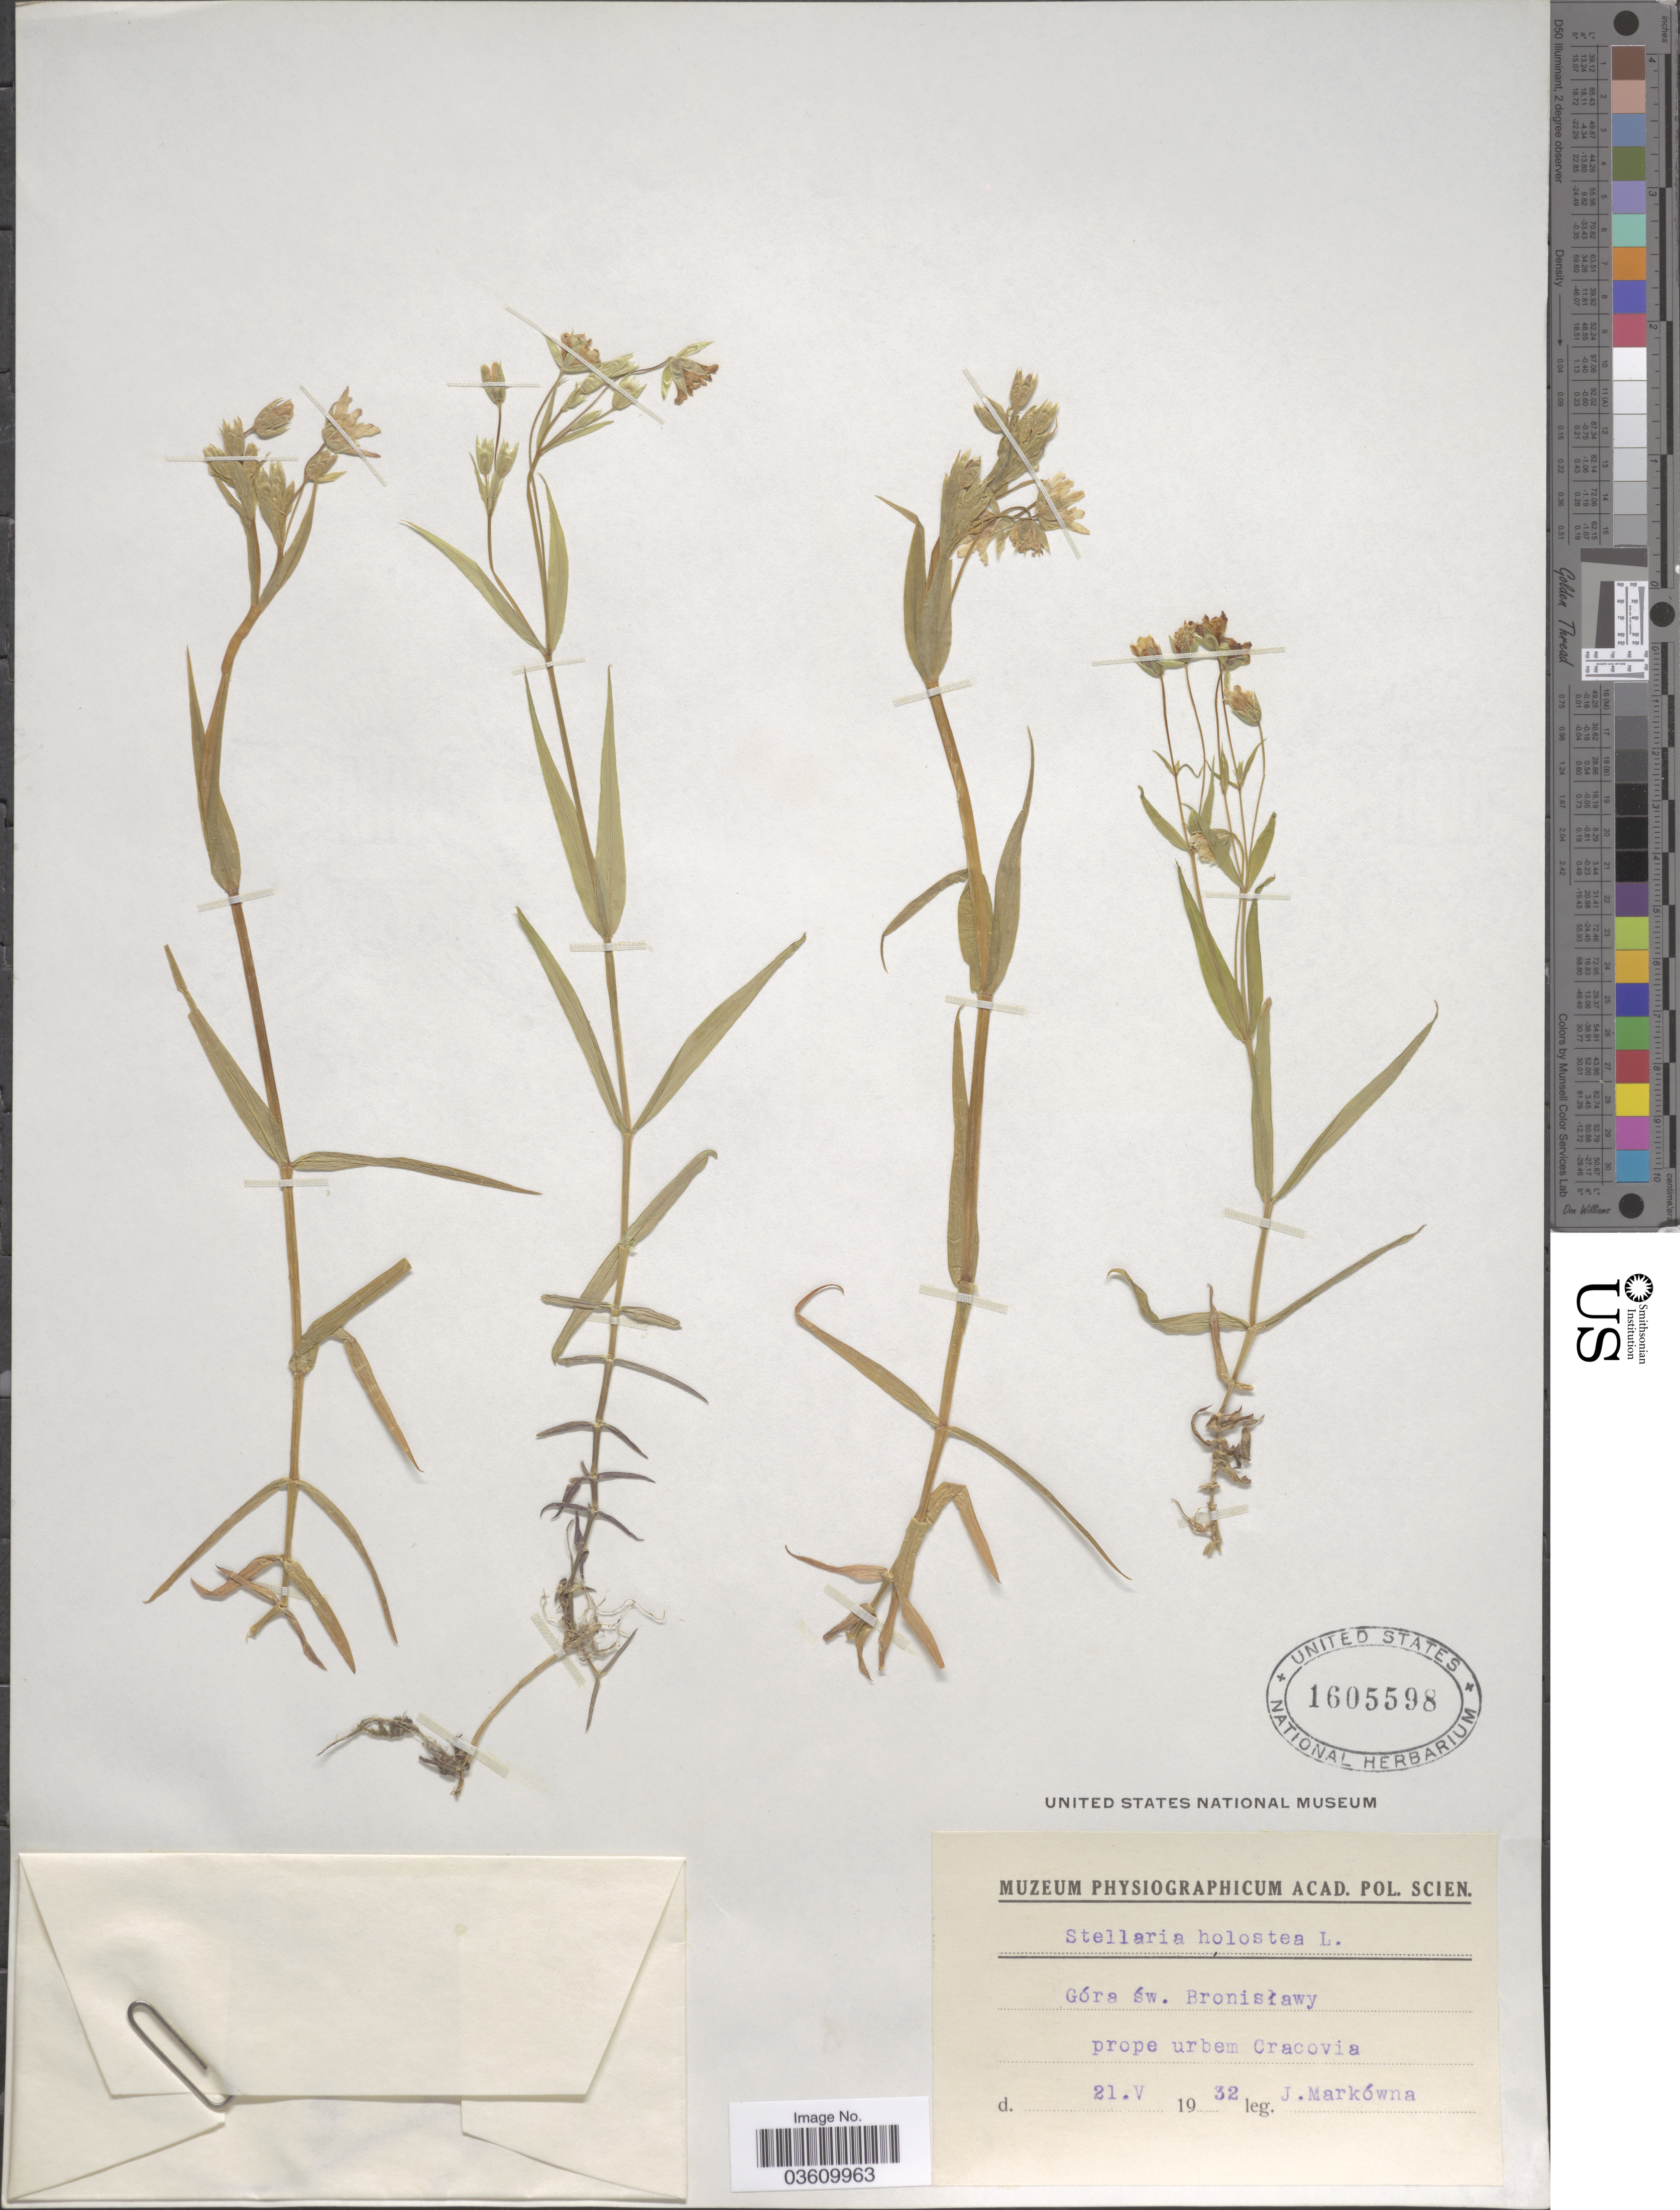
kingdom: Plantae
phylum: Tracheophyta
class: Magnoliopsida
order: Caryophyllales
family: Caryophyllaceae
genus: Rabelera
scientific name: Rabelera holostea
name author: (L.) M.T. Sharples & E.A. Tripp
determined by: U.S. National Herbarium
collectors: J. Markówna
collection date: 1932-05-21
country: Poland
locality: Góra sw. Bronisławy prope urbem Cracovia.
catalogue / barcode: US 1605598